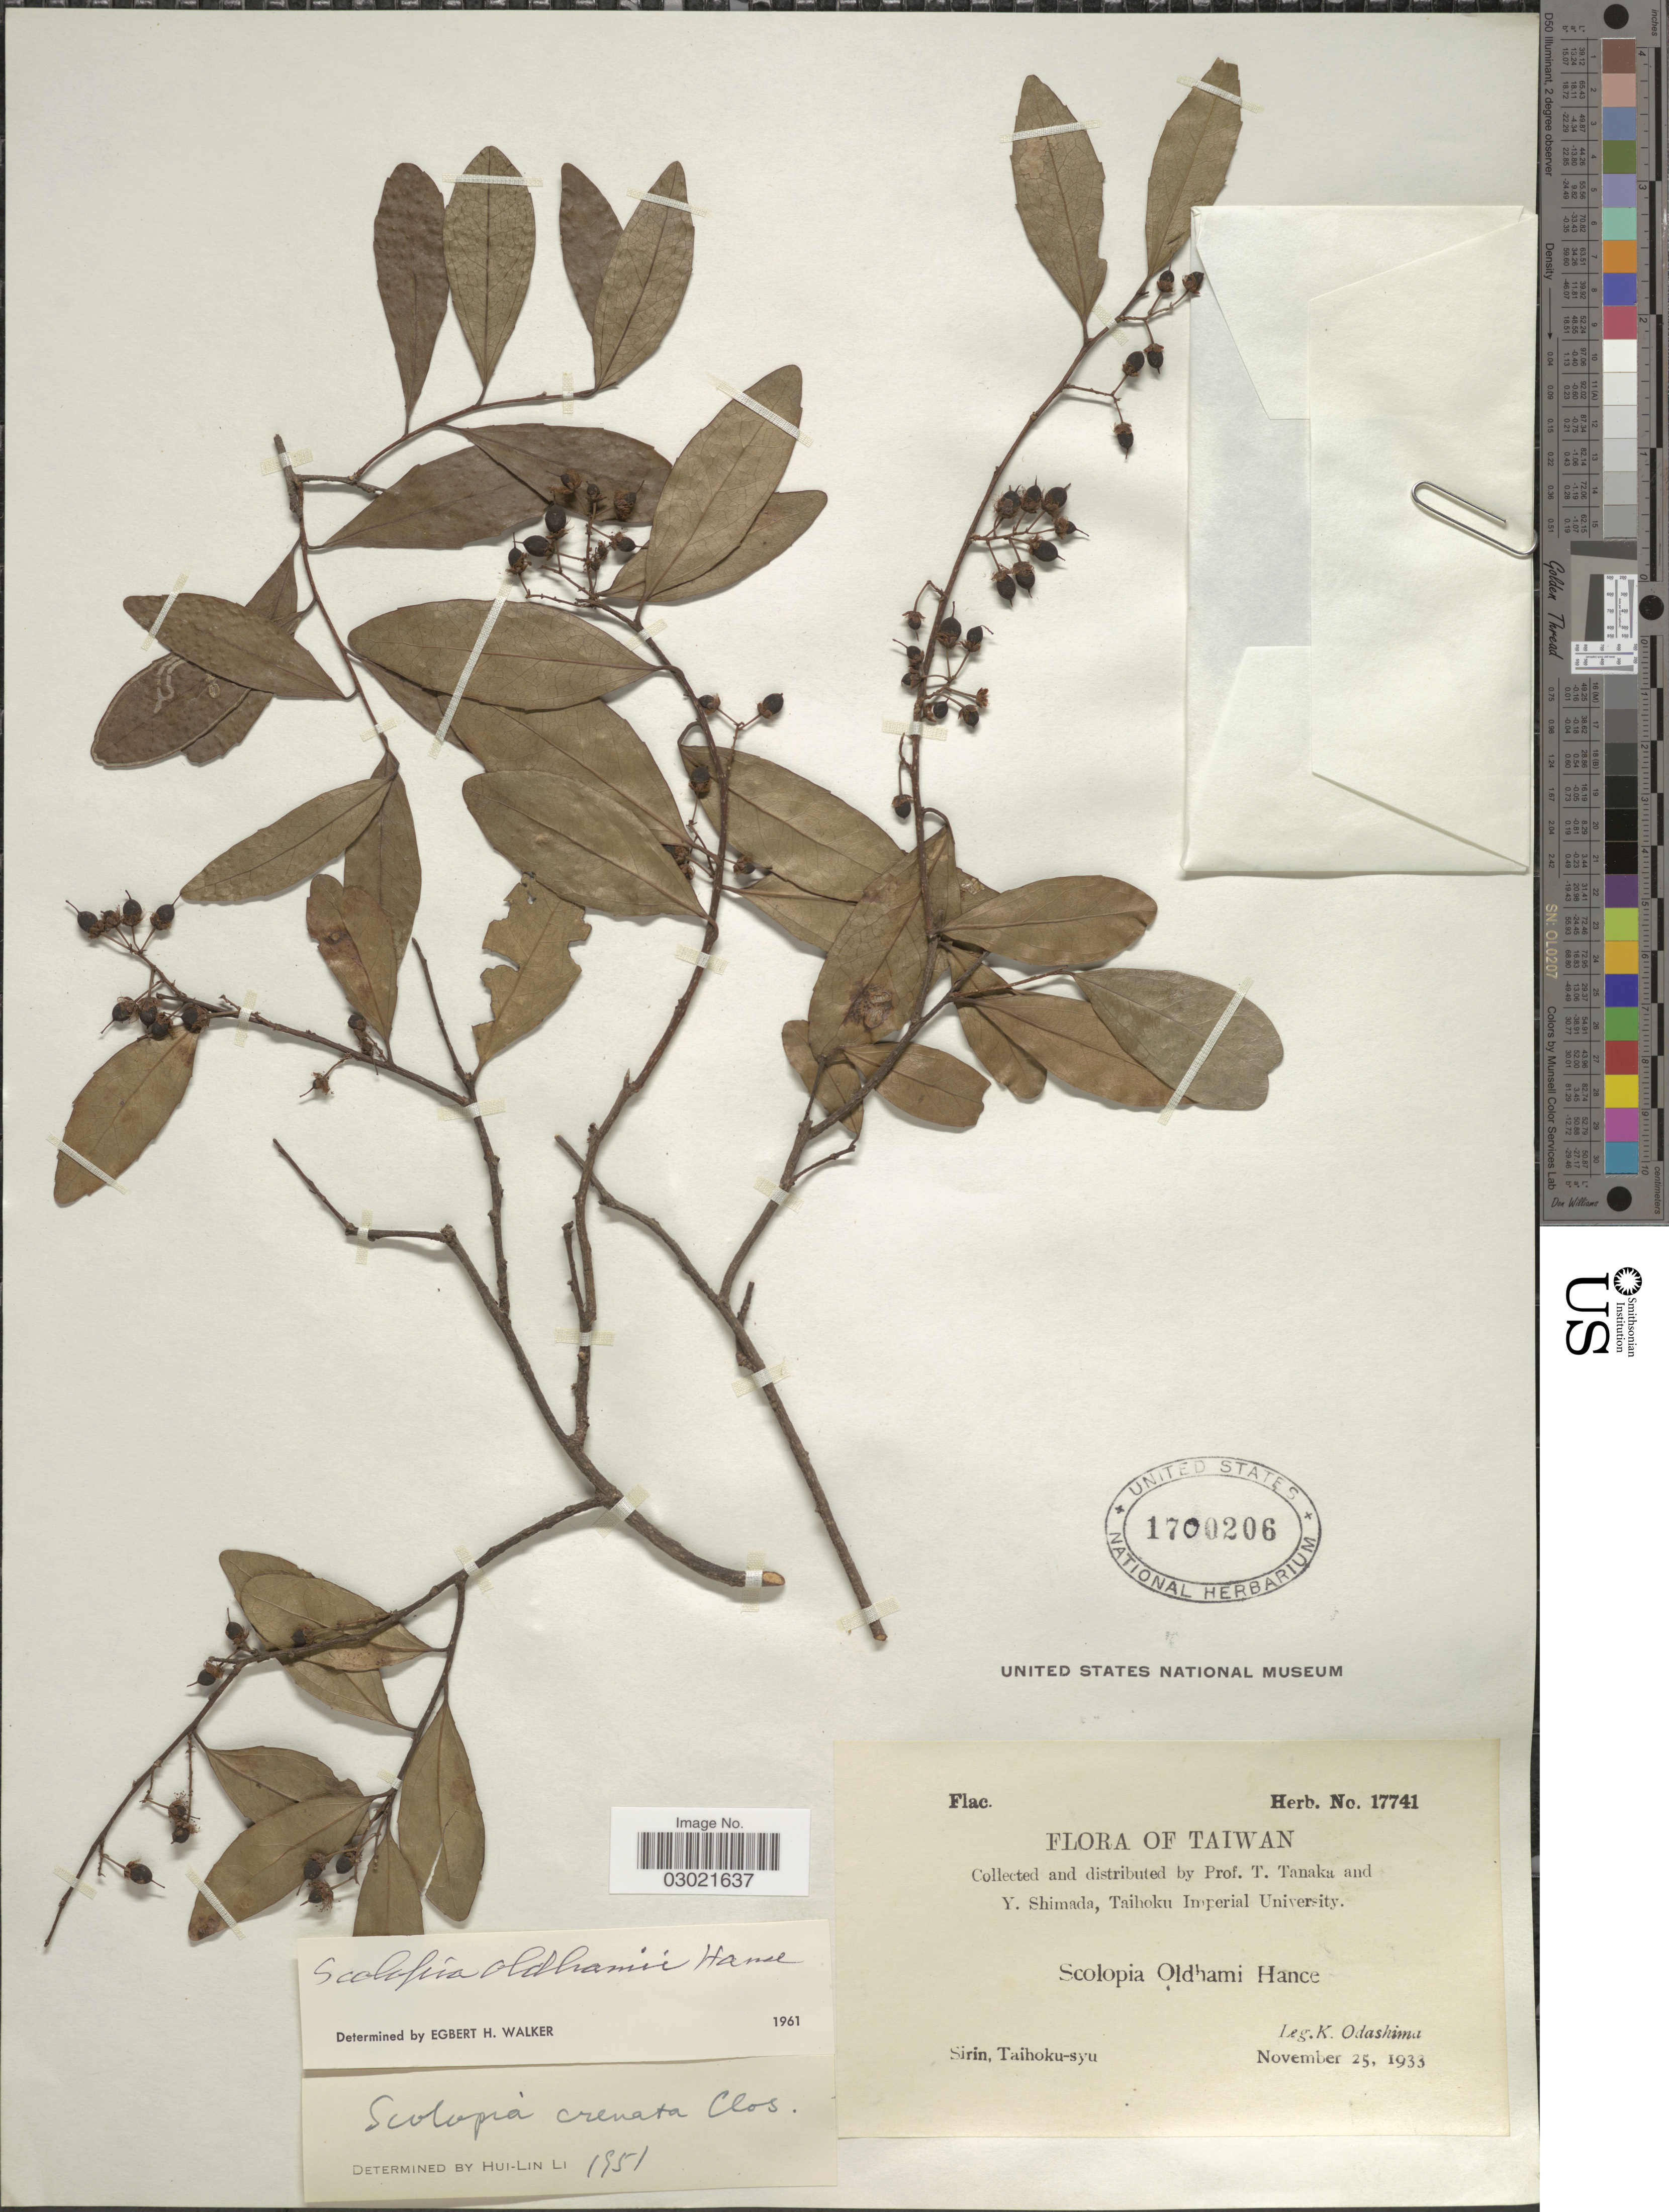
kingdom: Plantae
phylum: Tracheophyta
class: Magnoliopsida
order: Malpighiales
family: Salicaceae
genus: Scolopia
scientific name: Scolopia oldhamii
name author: Hance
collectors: K. Odashima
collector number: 17741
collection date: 1933-11-25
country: Taiwan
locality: Sirin, Taihoku-syu.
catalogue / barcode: US 1700206